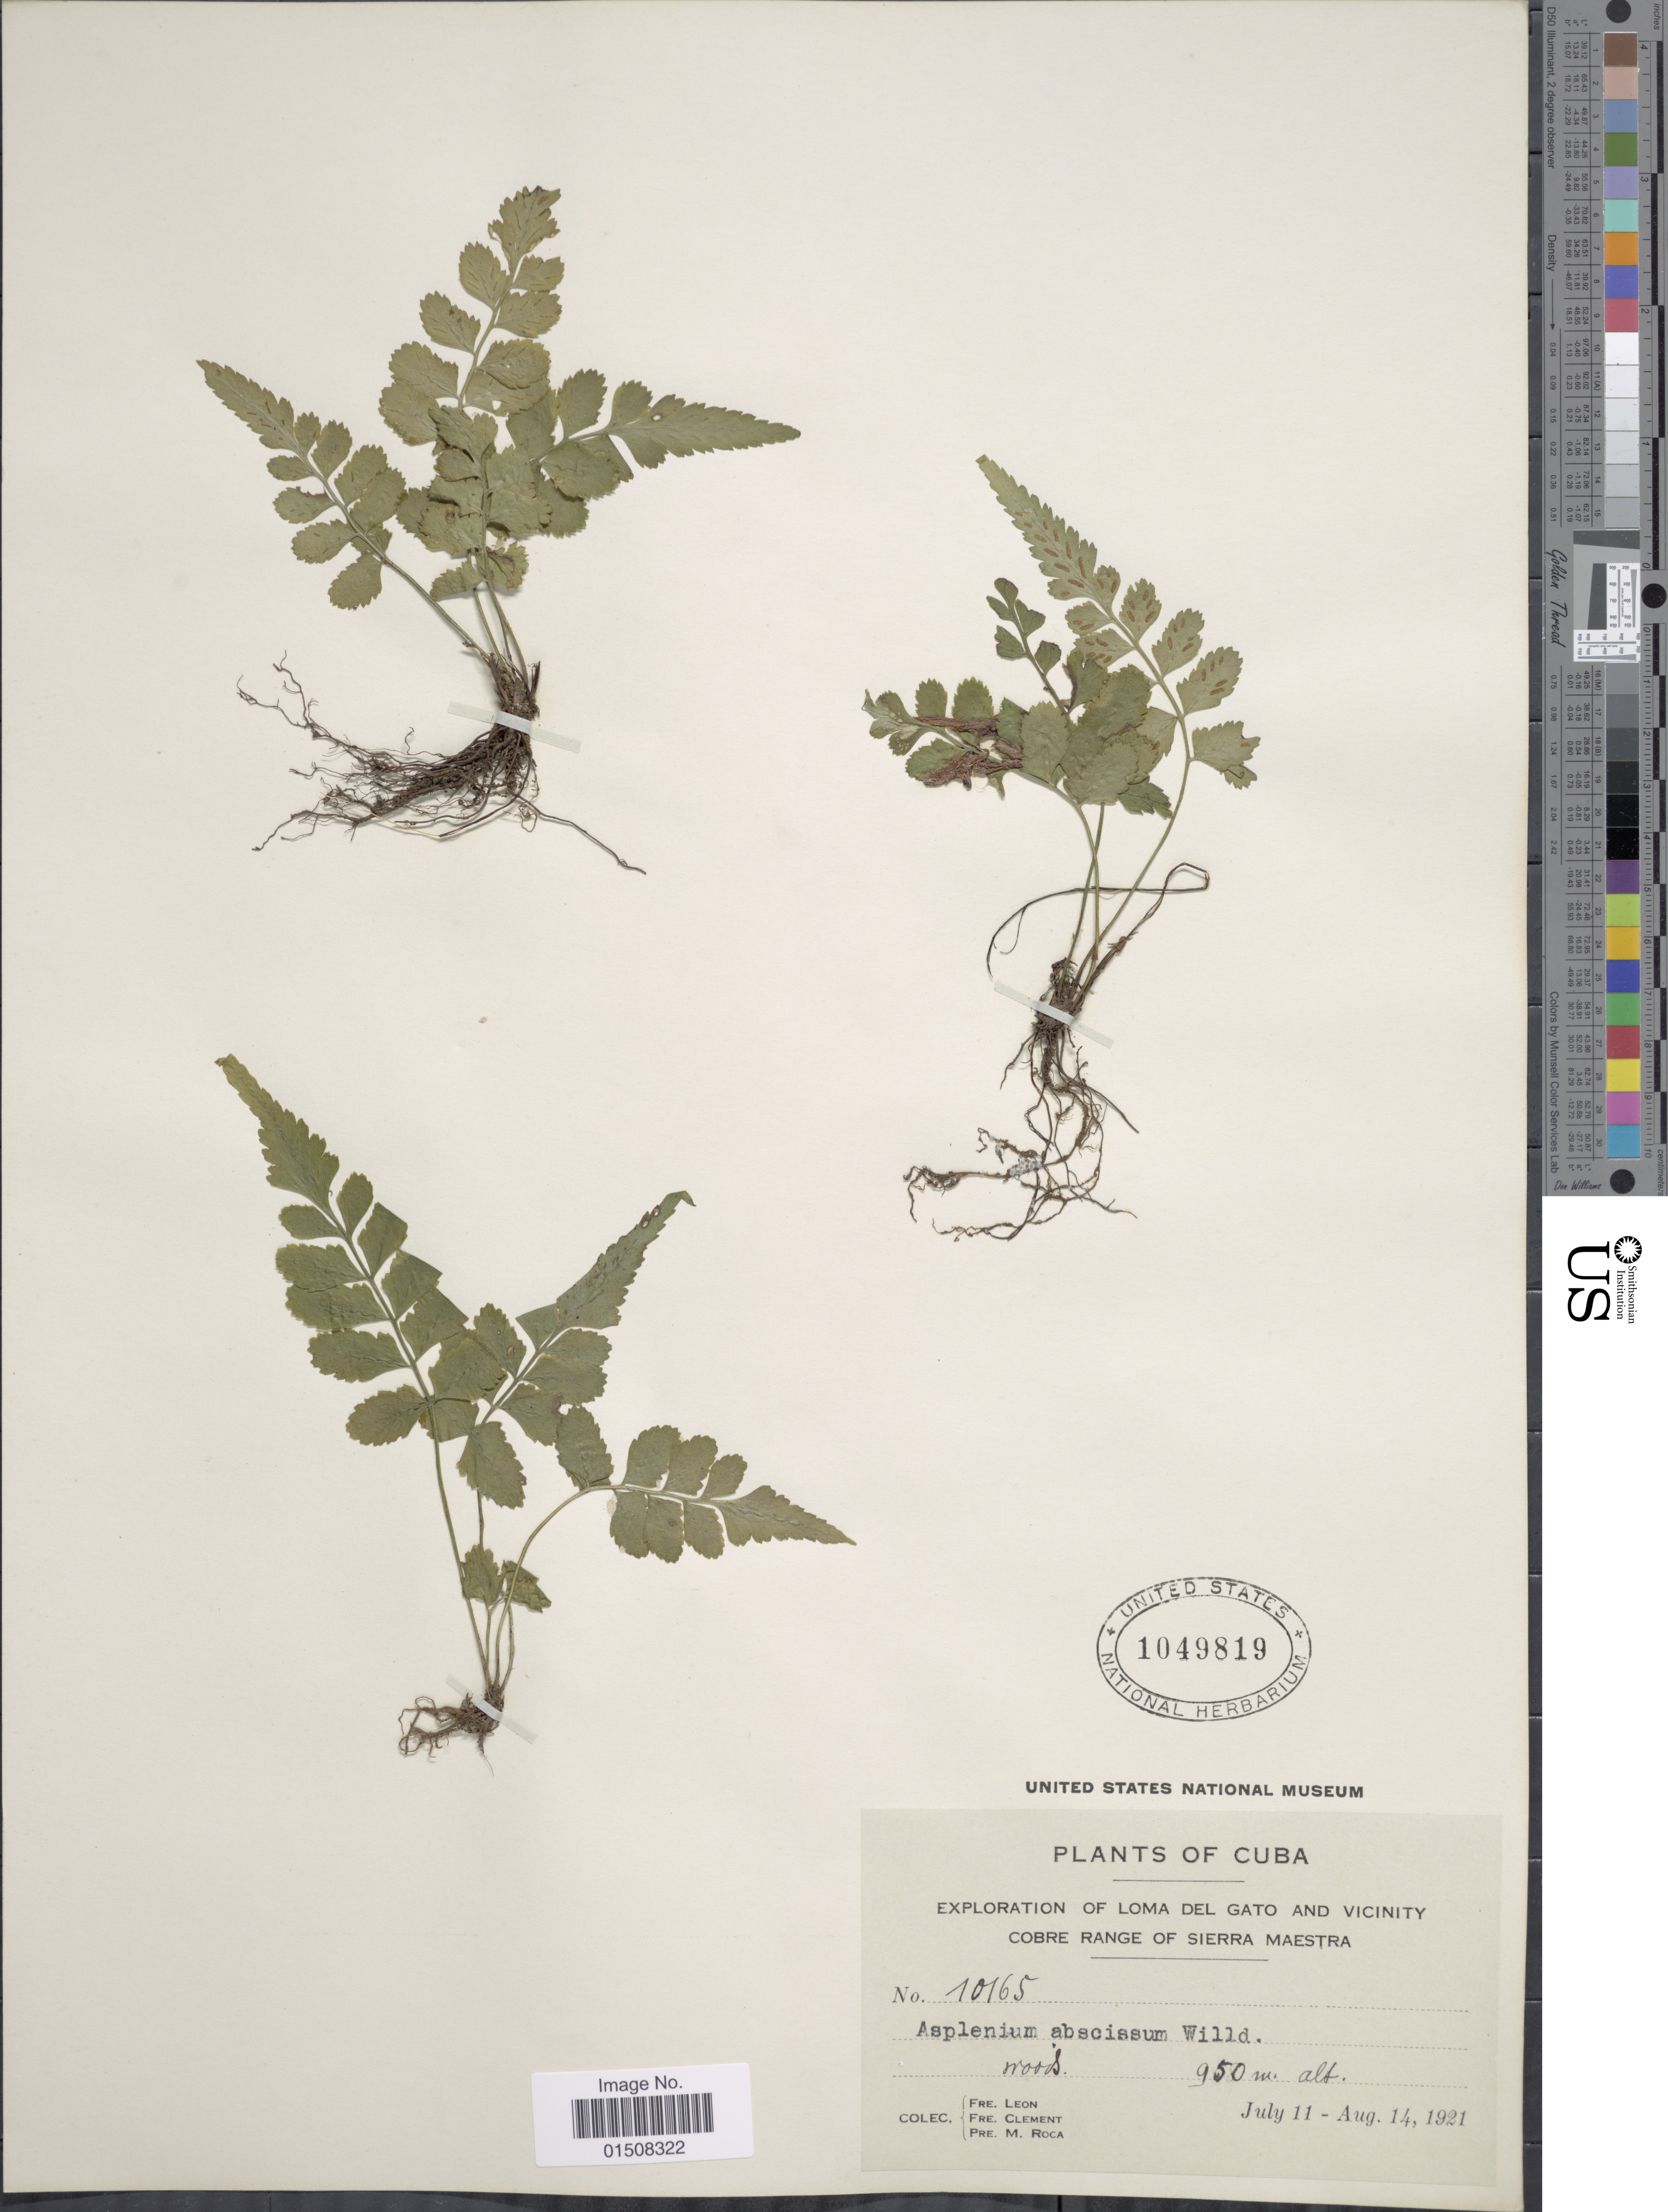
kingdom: Plantae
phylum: Tracheophyta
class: Polypodiopsida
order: Polypodiales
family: Aspleniaceae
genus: Asplenium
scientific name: Asplenium abscissum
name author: Willd.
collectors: Bro. León, B. Clement & M. Roca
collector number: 10165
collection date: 1921-07-11/1921-08-14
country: Cuba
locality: Exploration of Loma Del Gato and Vicinity, Cobre Range of Sierra Maestra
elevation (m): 950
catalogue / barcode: US 1049819